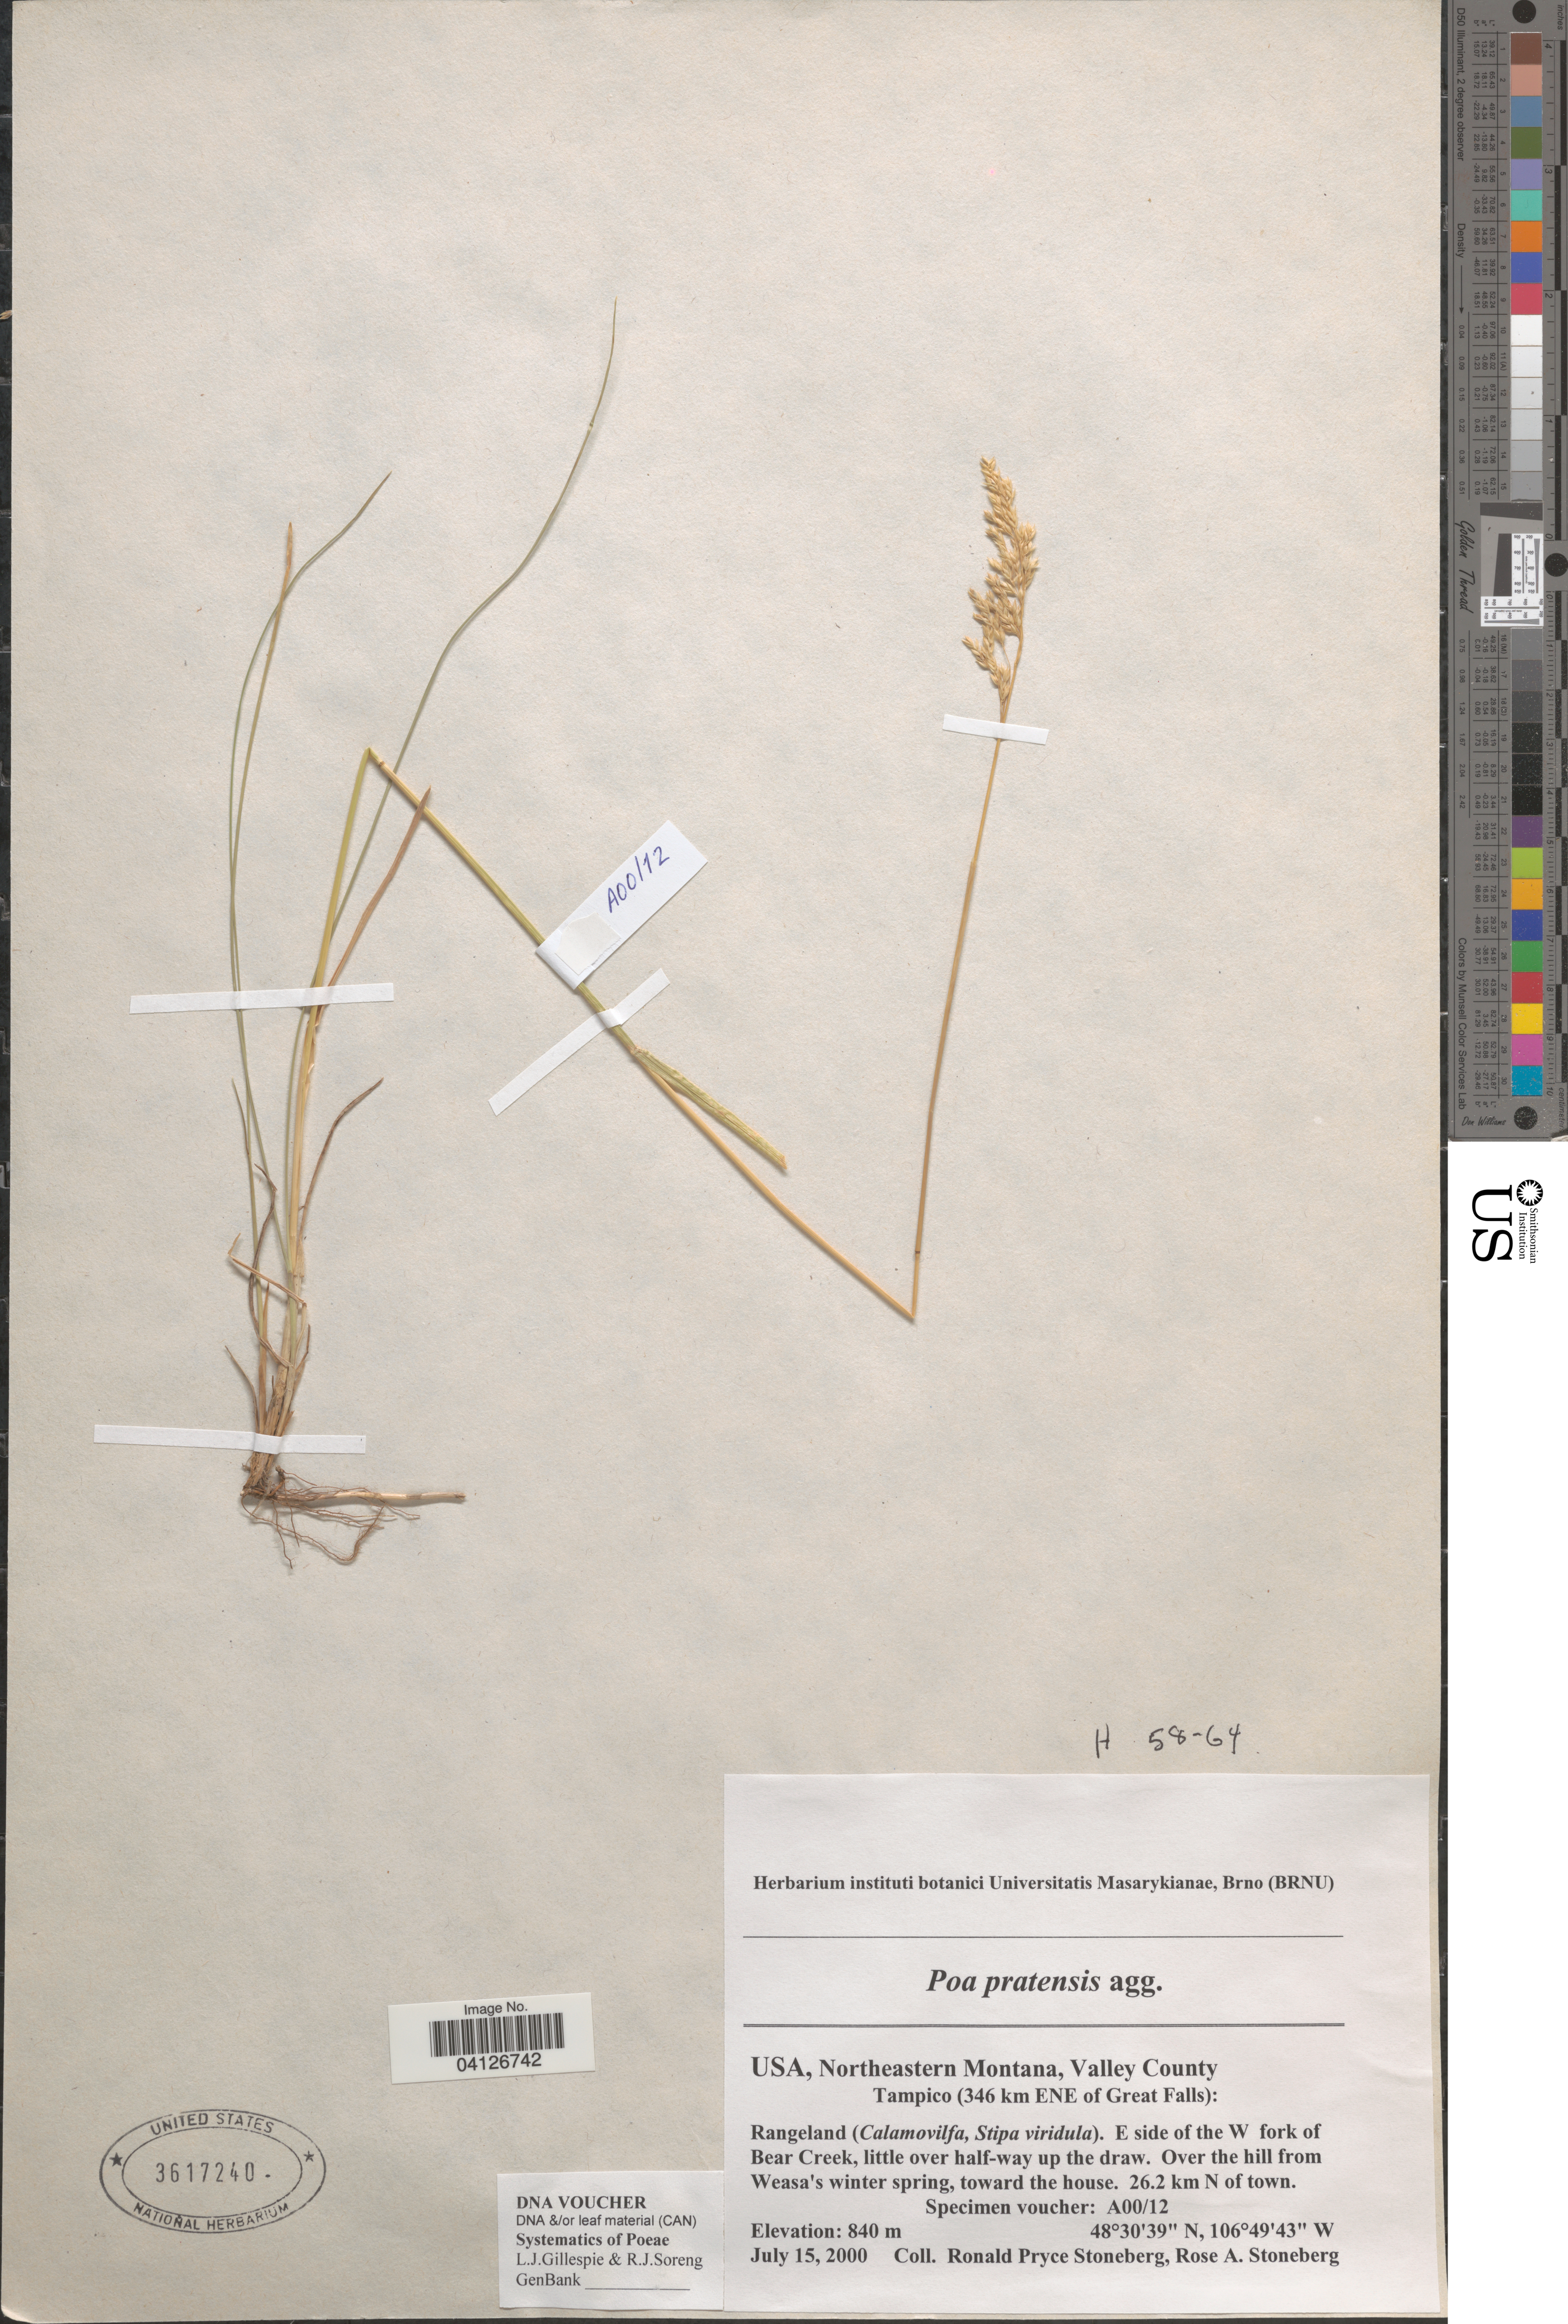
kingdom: Plantae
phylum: Tracheophyta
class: Liliopsida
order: Poales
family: Poaceae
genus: Poa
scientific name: Poa pratensis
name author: L.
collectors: R. Stoneberg & R. Stoneberg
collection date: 2000-07-15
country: United States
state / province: Montana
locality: Northeastern Montana, Valley County. Tampico (346 km ENE of Great Falls). E side of the W fork of Bear Creek, little over half-way up the draw. Over the hill from Weasa's winter spring, toward the house. 26.2 km N of town.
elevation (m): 840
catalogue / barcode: US 3617240